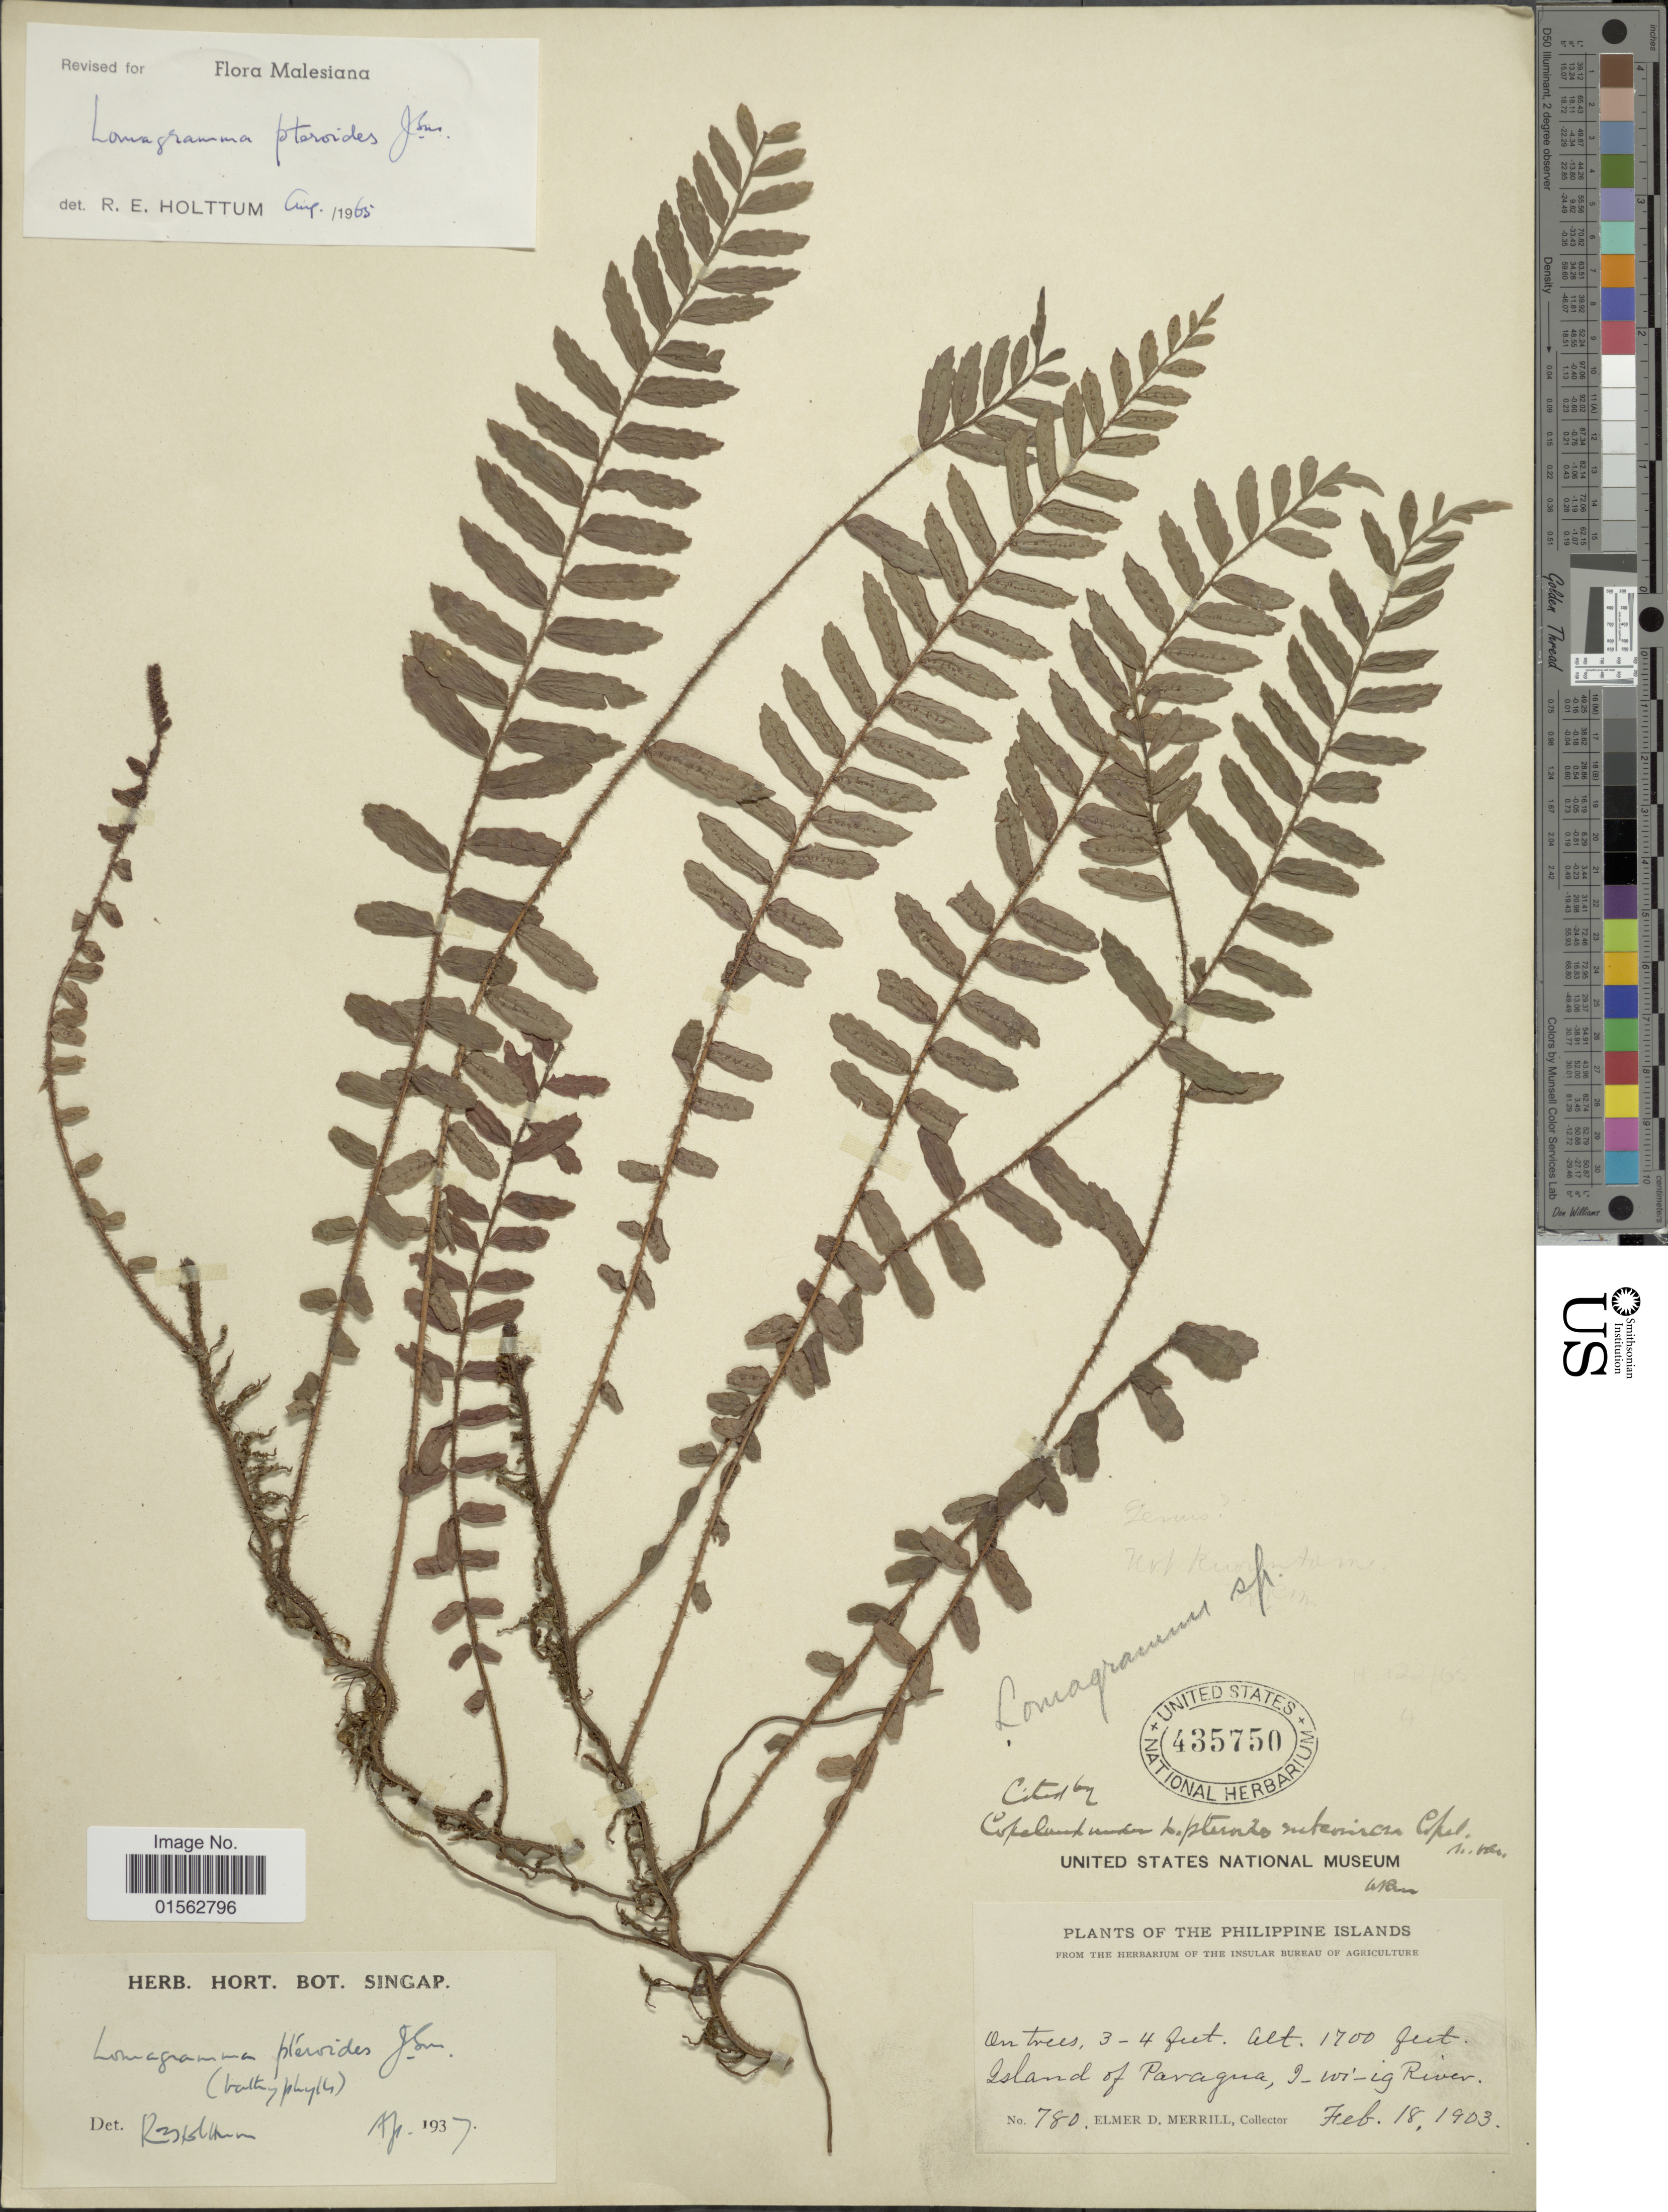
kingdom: Plantae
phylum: Tracheophyta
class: Polypodiopsida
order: Polypodiales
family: Dryopteridaceae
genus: Lomagramma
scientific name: Lomagramma pteroides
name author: J. Sm.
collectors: E. D. Merrill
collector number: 780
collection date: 1903-02-18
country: Philippines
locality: Philippine Islands, Island of Paragua, I-wi-ig River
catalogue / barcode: US 435750